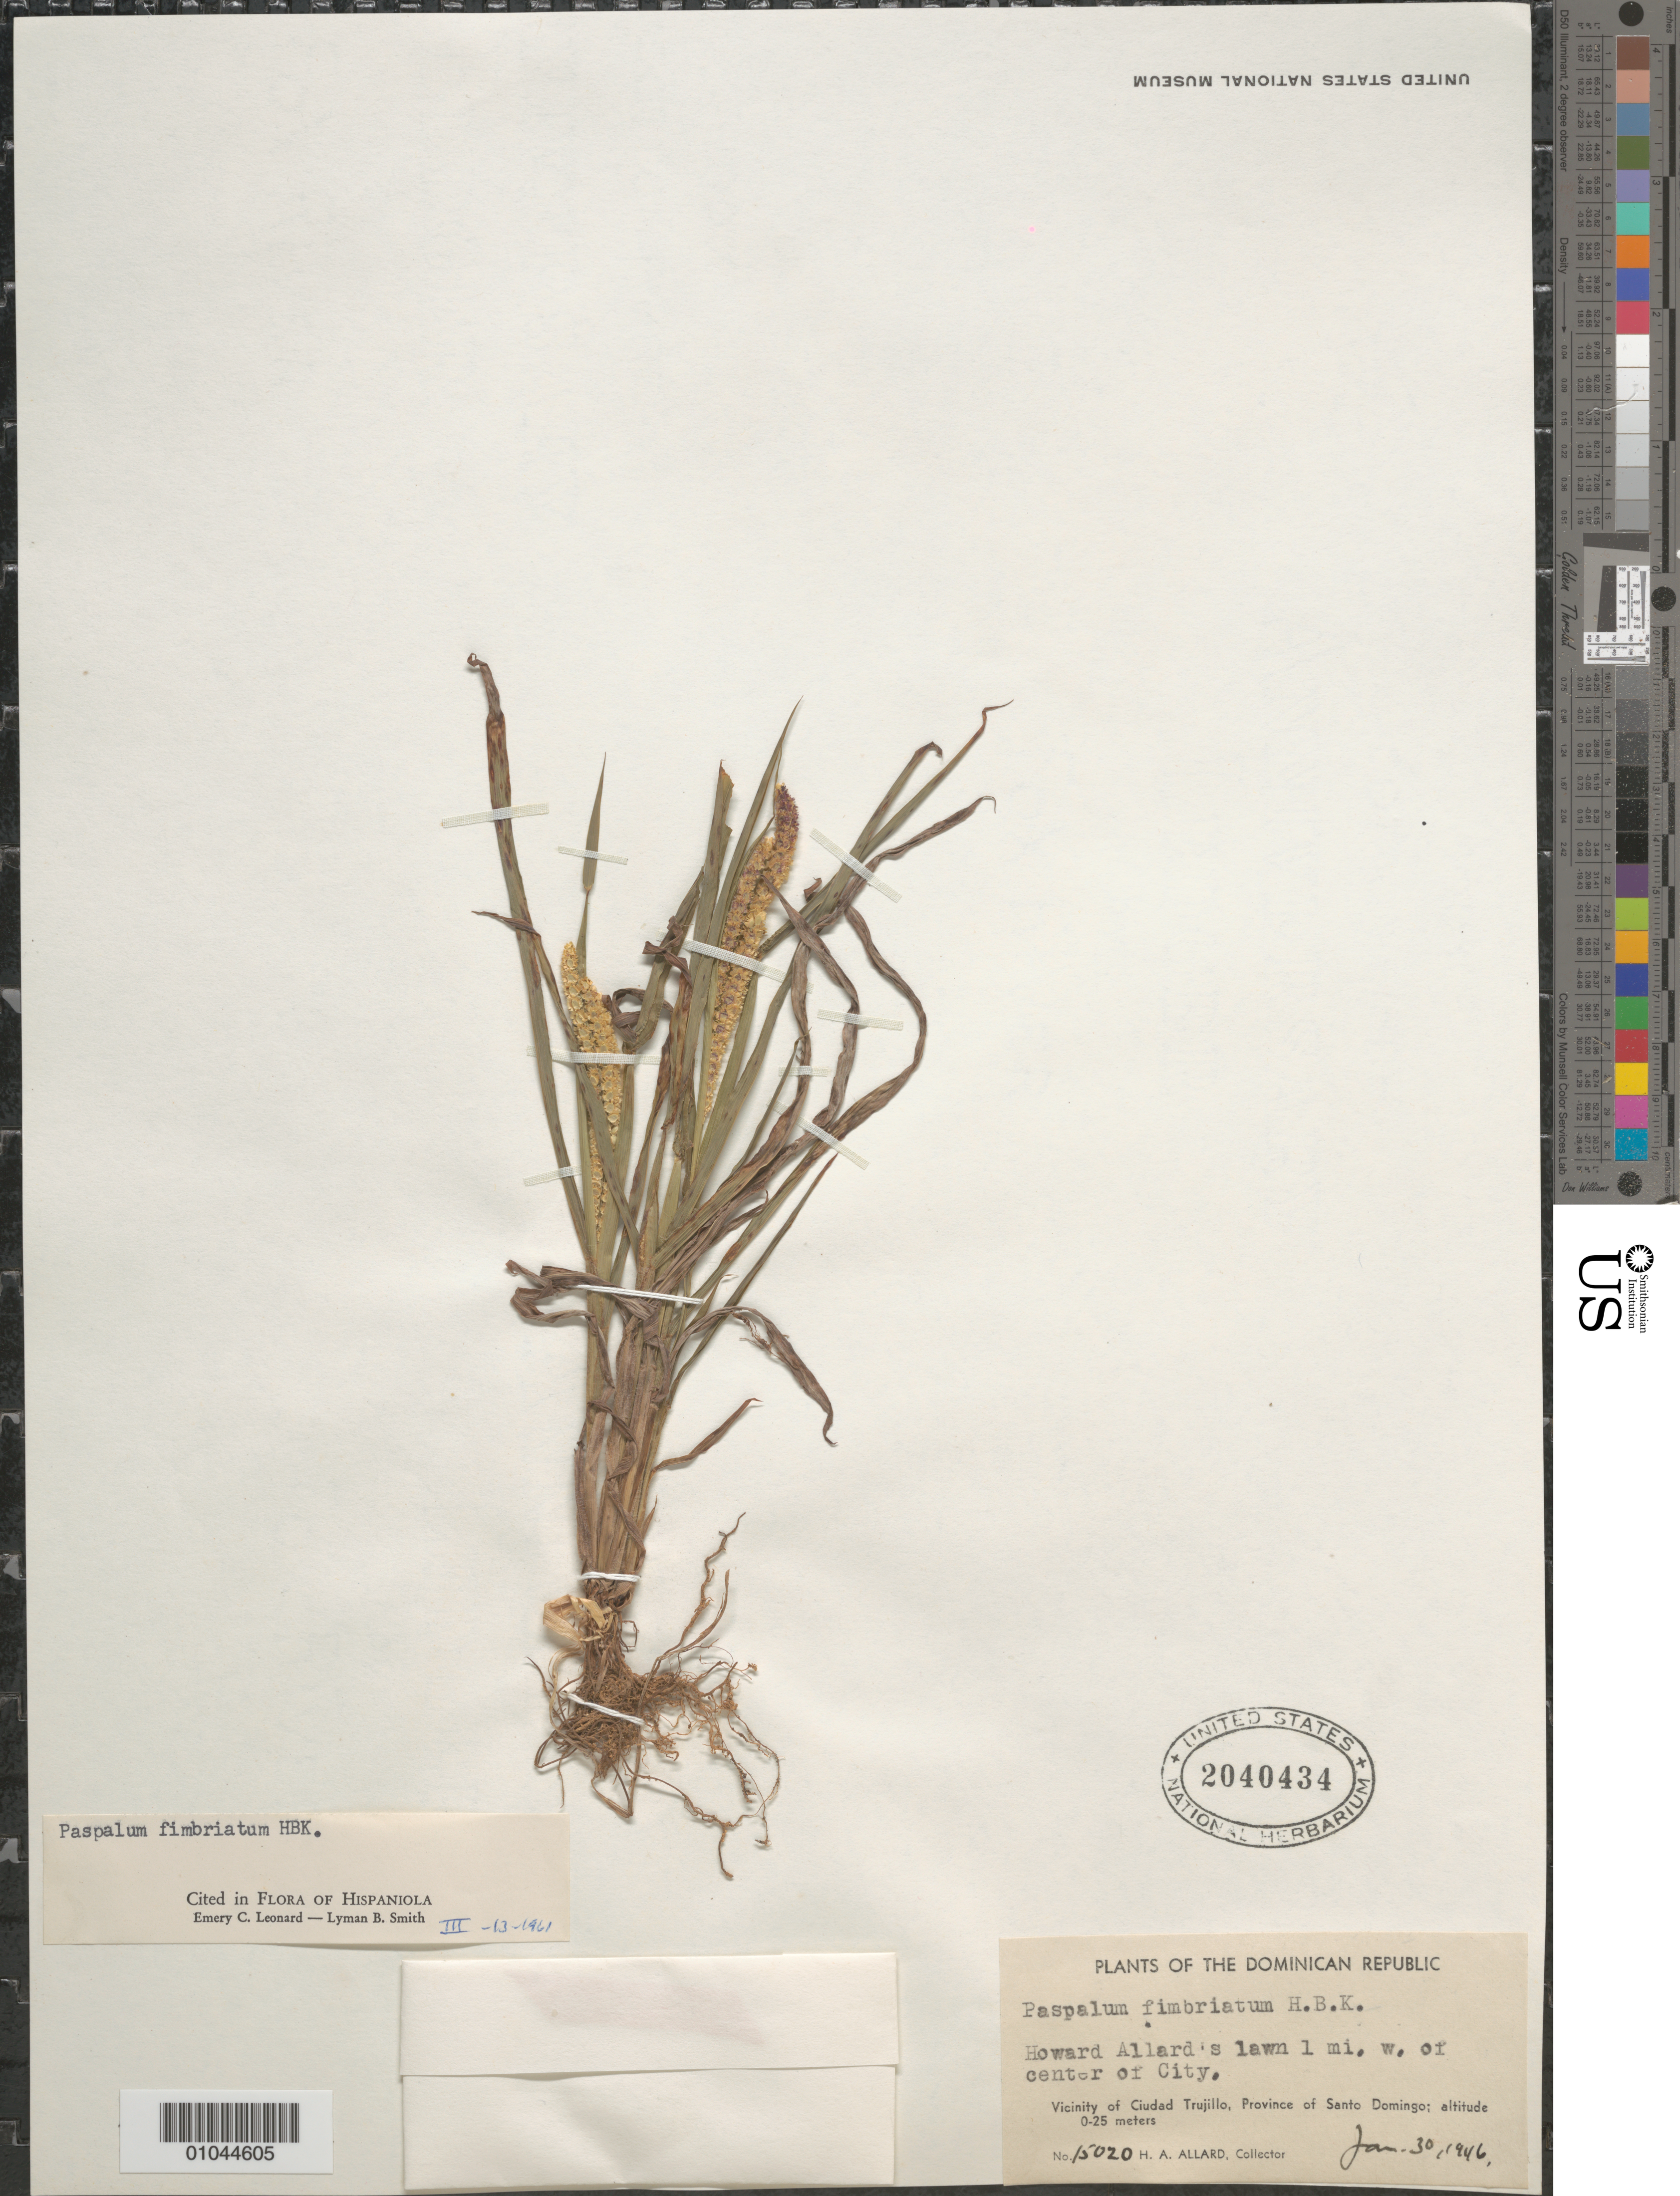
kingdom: Plantae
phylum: Tracheophyta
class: Liliopsida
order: Poales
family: Poaceae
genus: Paspalum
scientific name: Paspalum fimbriatum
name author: Kunth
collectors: H. A. Allard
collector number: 15020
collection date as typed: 30 Jan 1946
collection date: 1946-01-30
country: Dominican Republic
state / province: Distrito Nacional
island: Hispaniola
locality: Vicinity of Ciudad Trujillo, Howard Allard's lawn 1 mile W of center of city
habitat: on lawn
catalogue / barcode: US 2040434